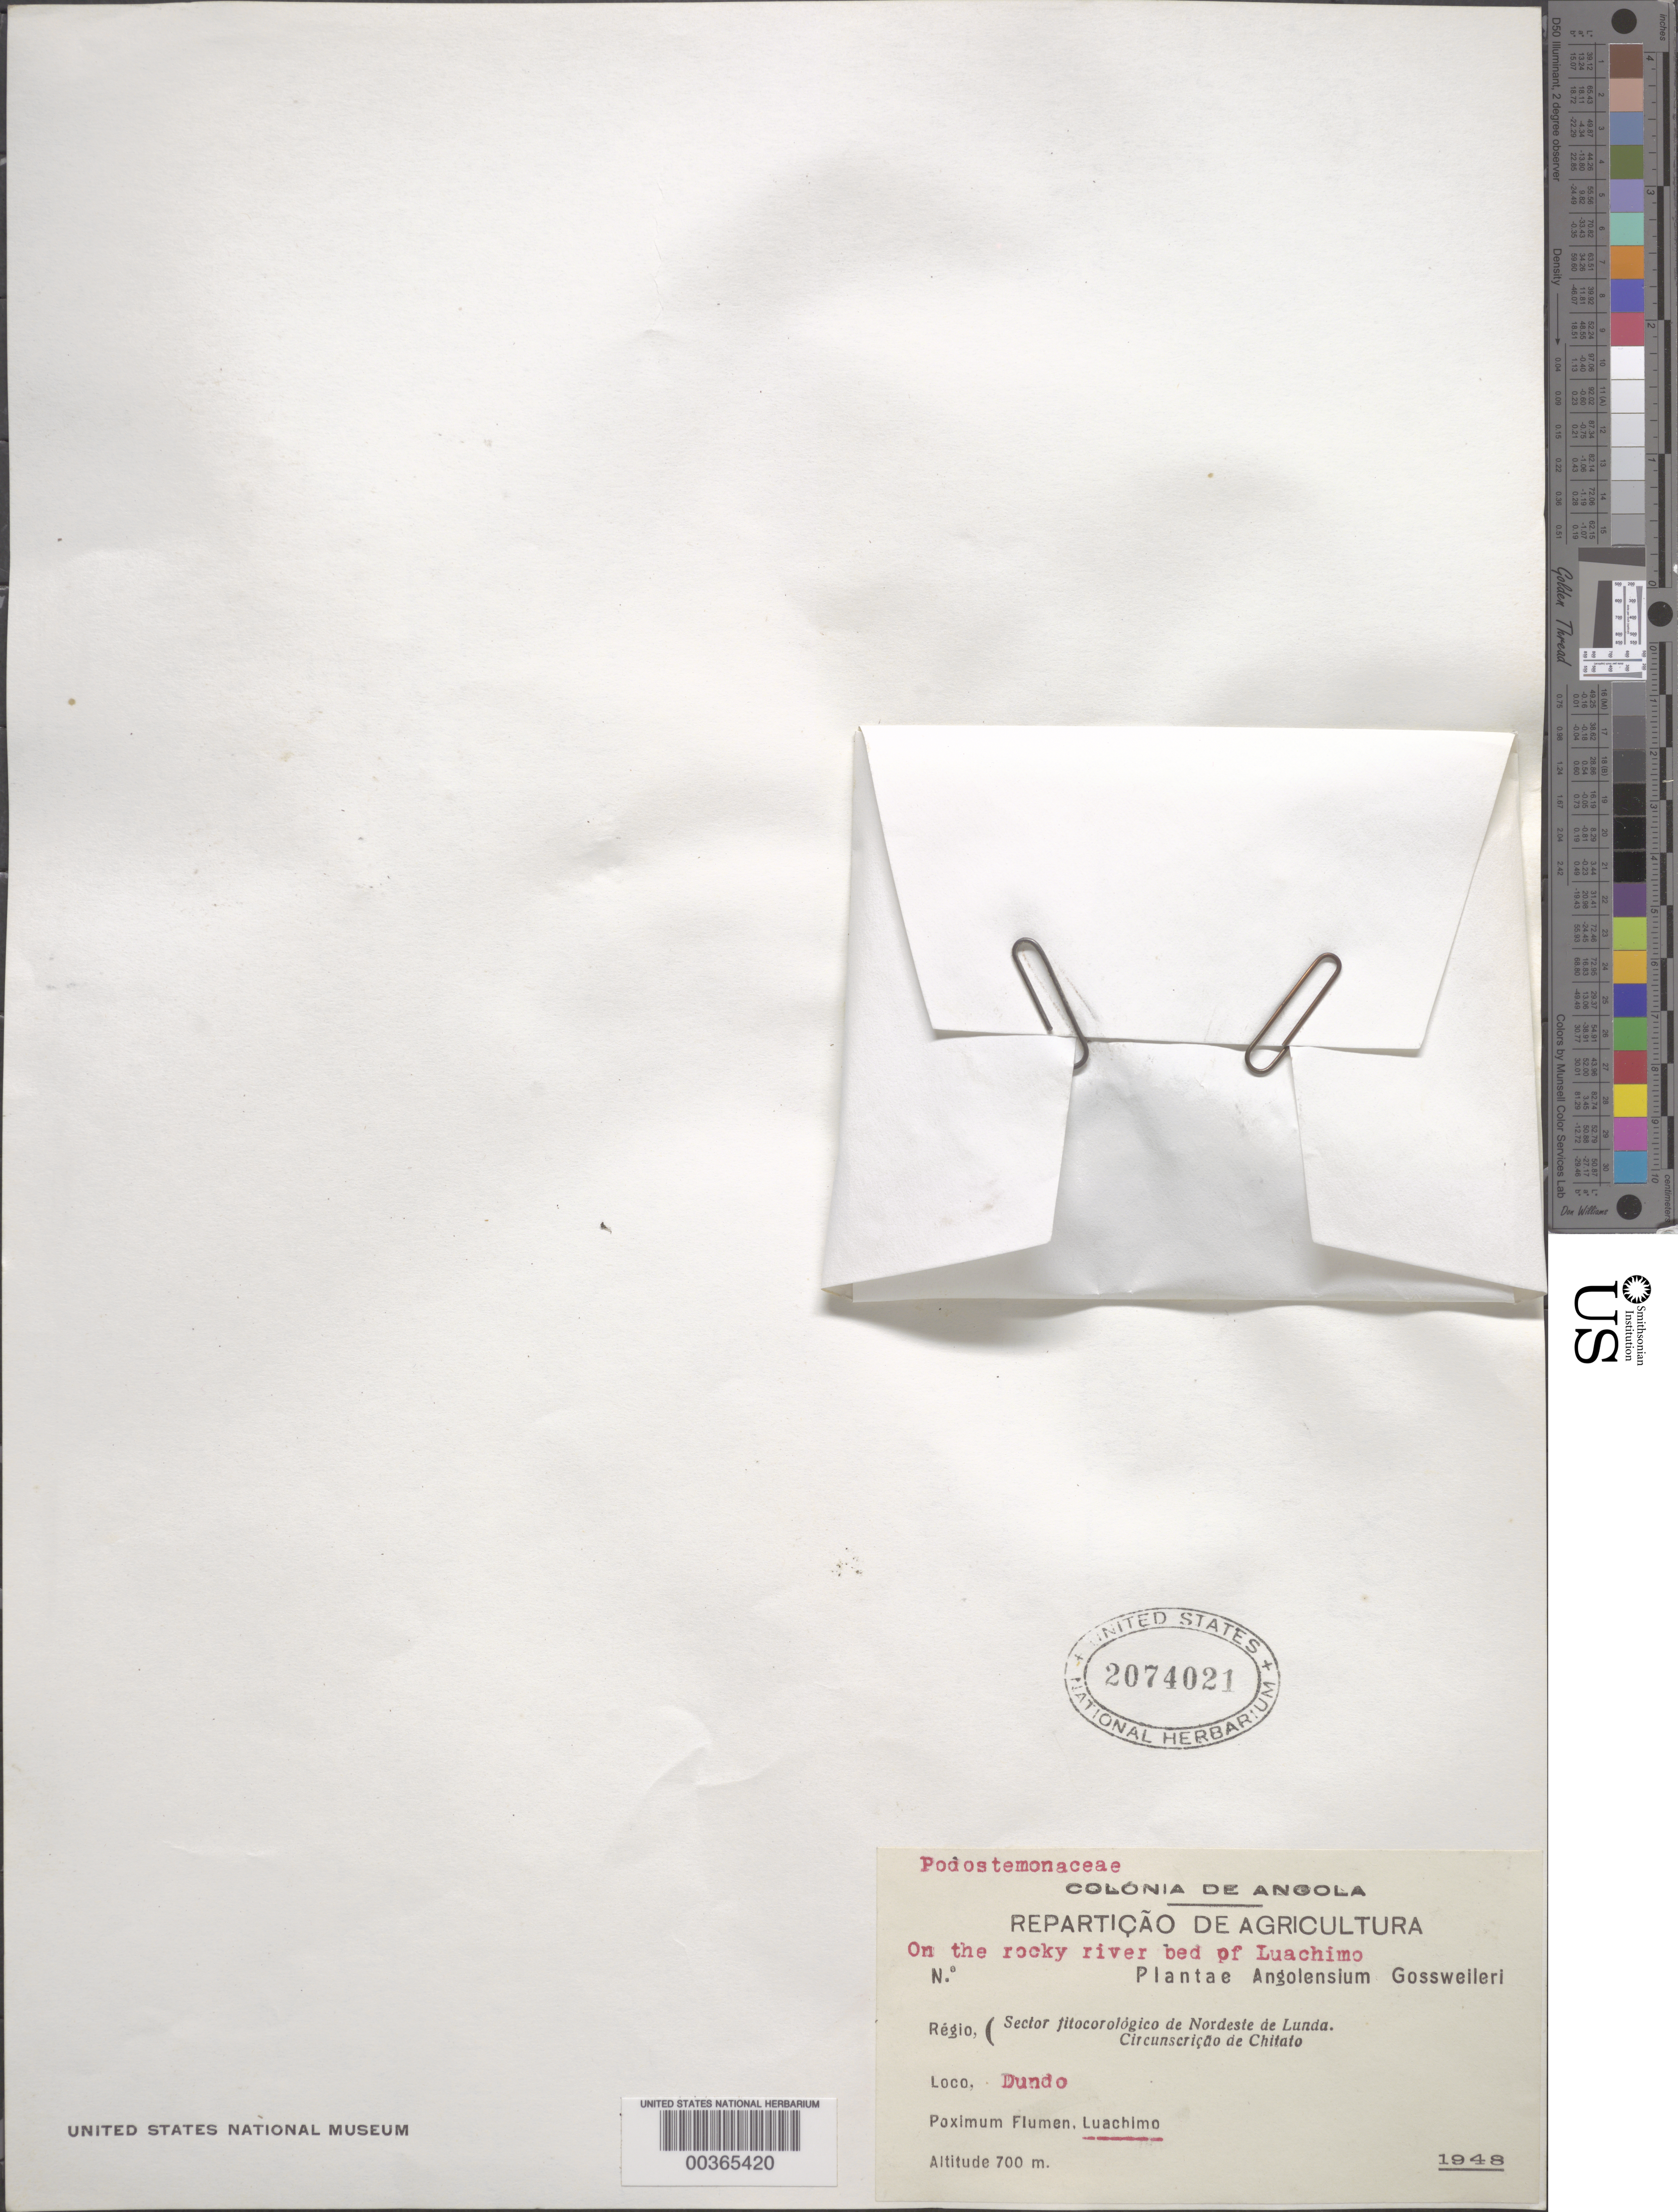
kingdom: Plantae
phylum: Tracheophyta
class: Magnoliopsida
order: Malpighiales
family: Podostemaceae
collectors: J. Gossweiler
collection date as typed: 1948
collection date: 1948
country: Angola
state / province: Lunda Norte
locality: Dundo, Luachimo River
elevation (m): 700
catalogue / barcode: US 2074021